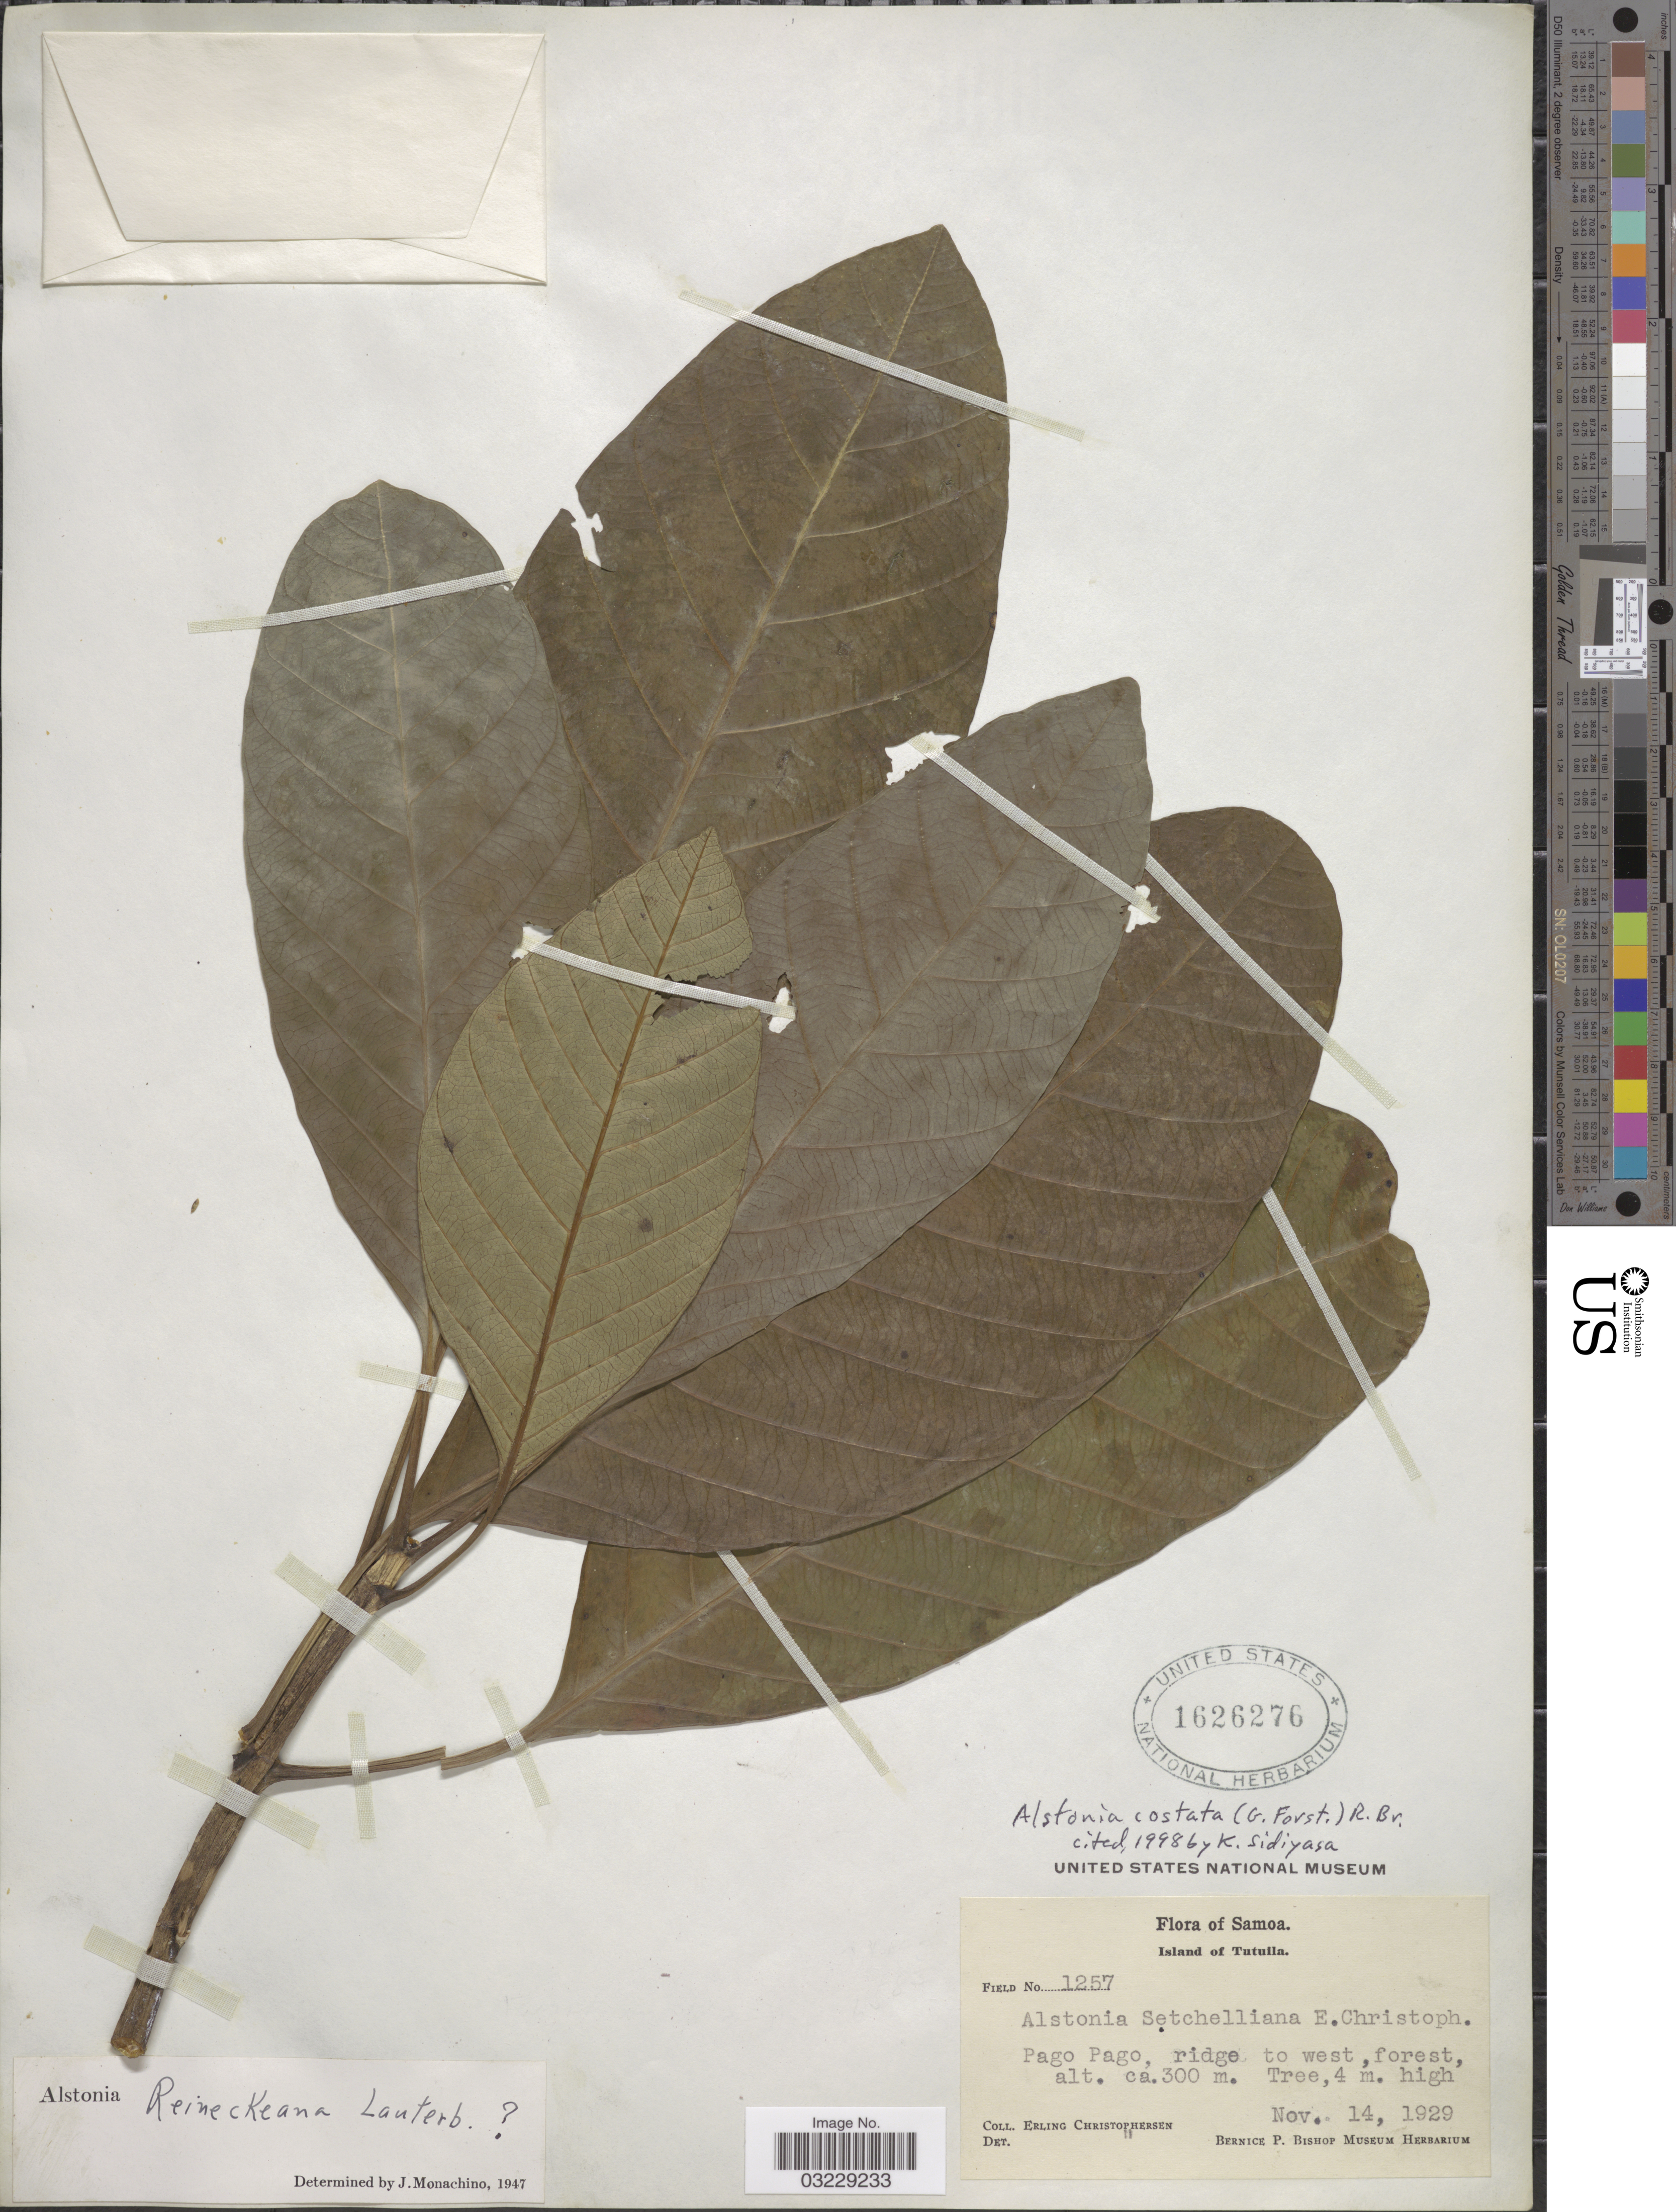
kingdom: Plantae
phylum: Tracheophyta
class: Magnoliopsida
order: Gentianales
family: Apocynaceae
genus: Alstonia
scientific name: Alstonia costata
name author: (G. Forst.) R. Br.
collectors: E. Christophersen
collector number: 1257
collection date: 1929-11-14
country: American Samoa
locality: Samoa. Island of Tutuila. Pago Pago, ridge to west, forest.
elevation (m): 300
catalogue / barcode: US 1626276